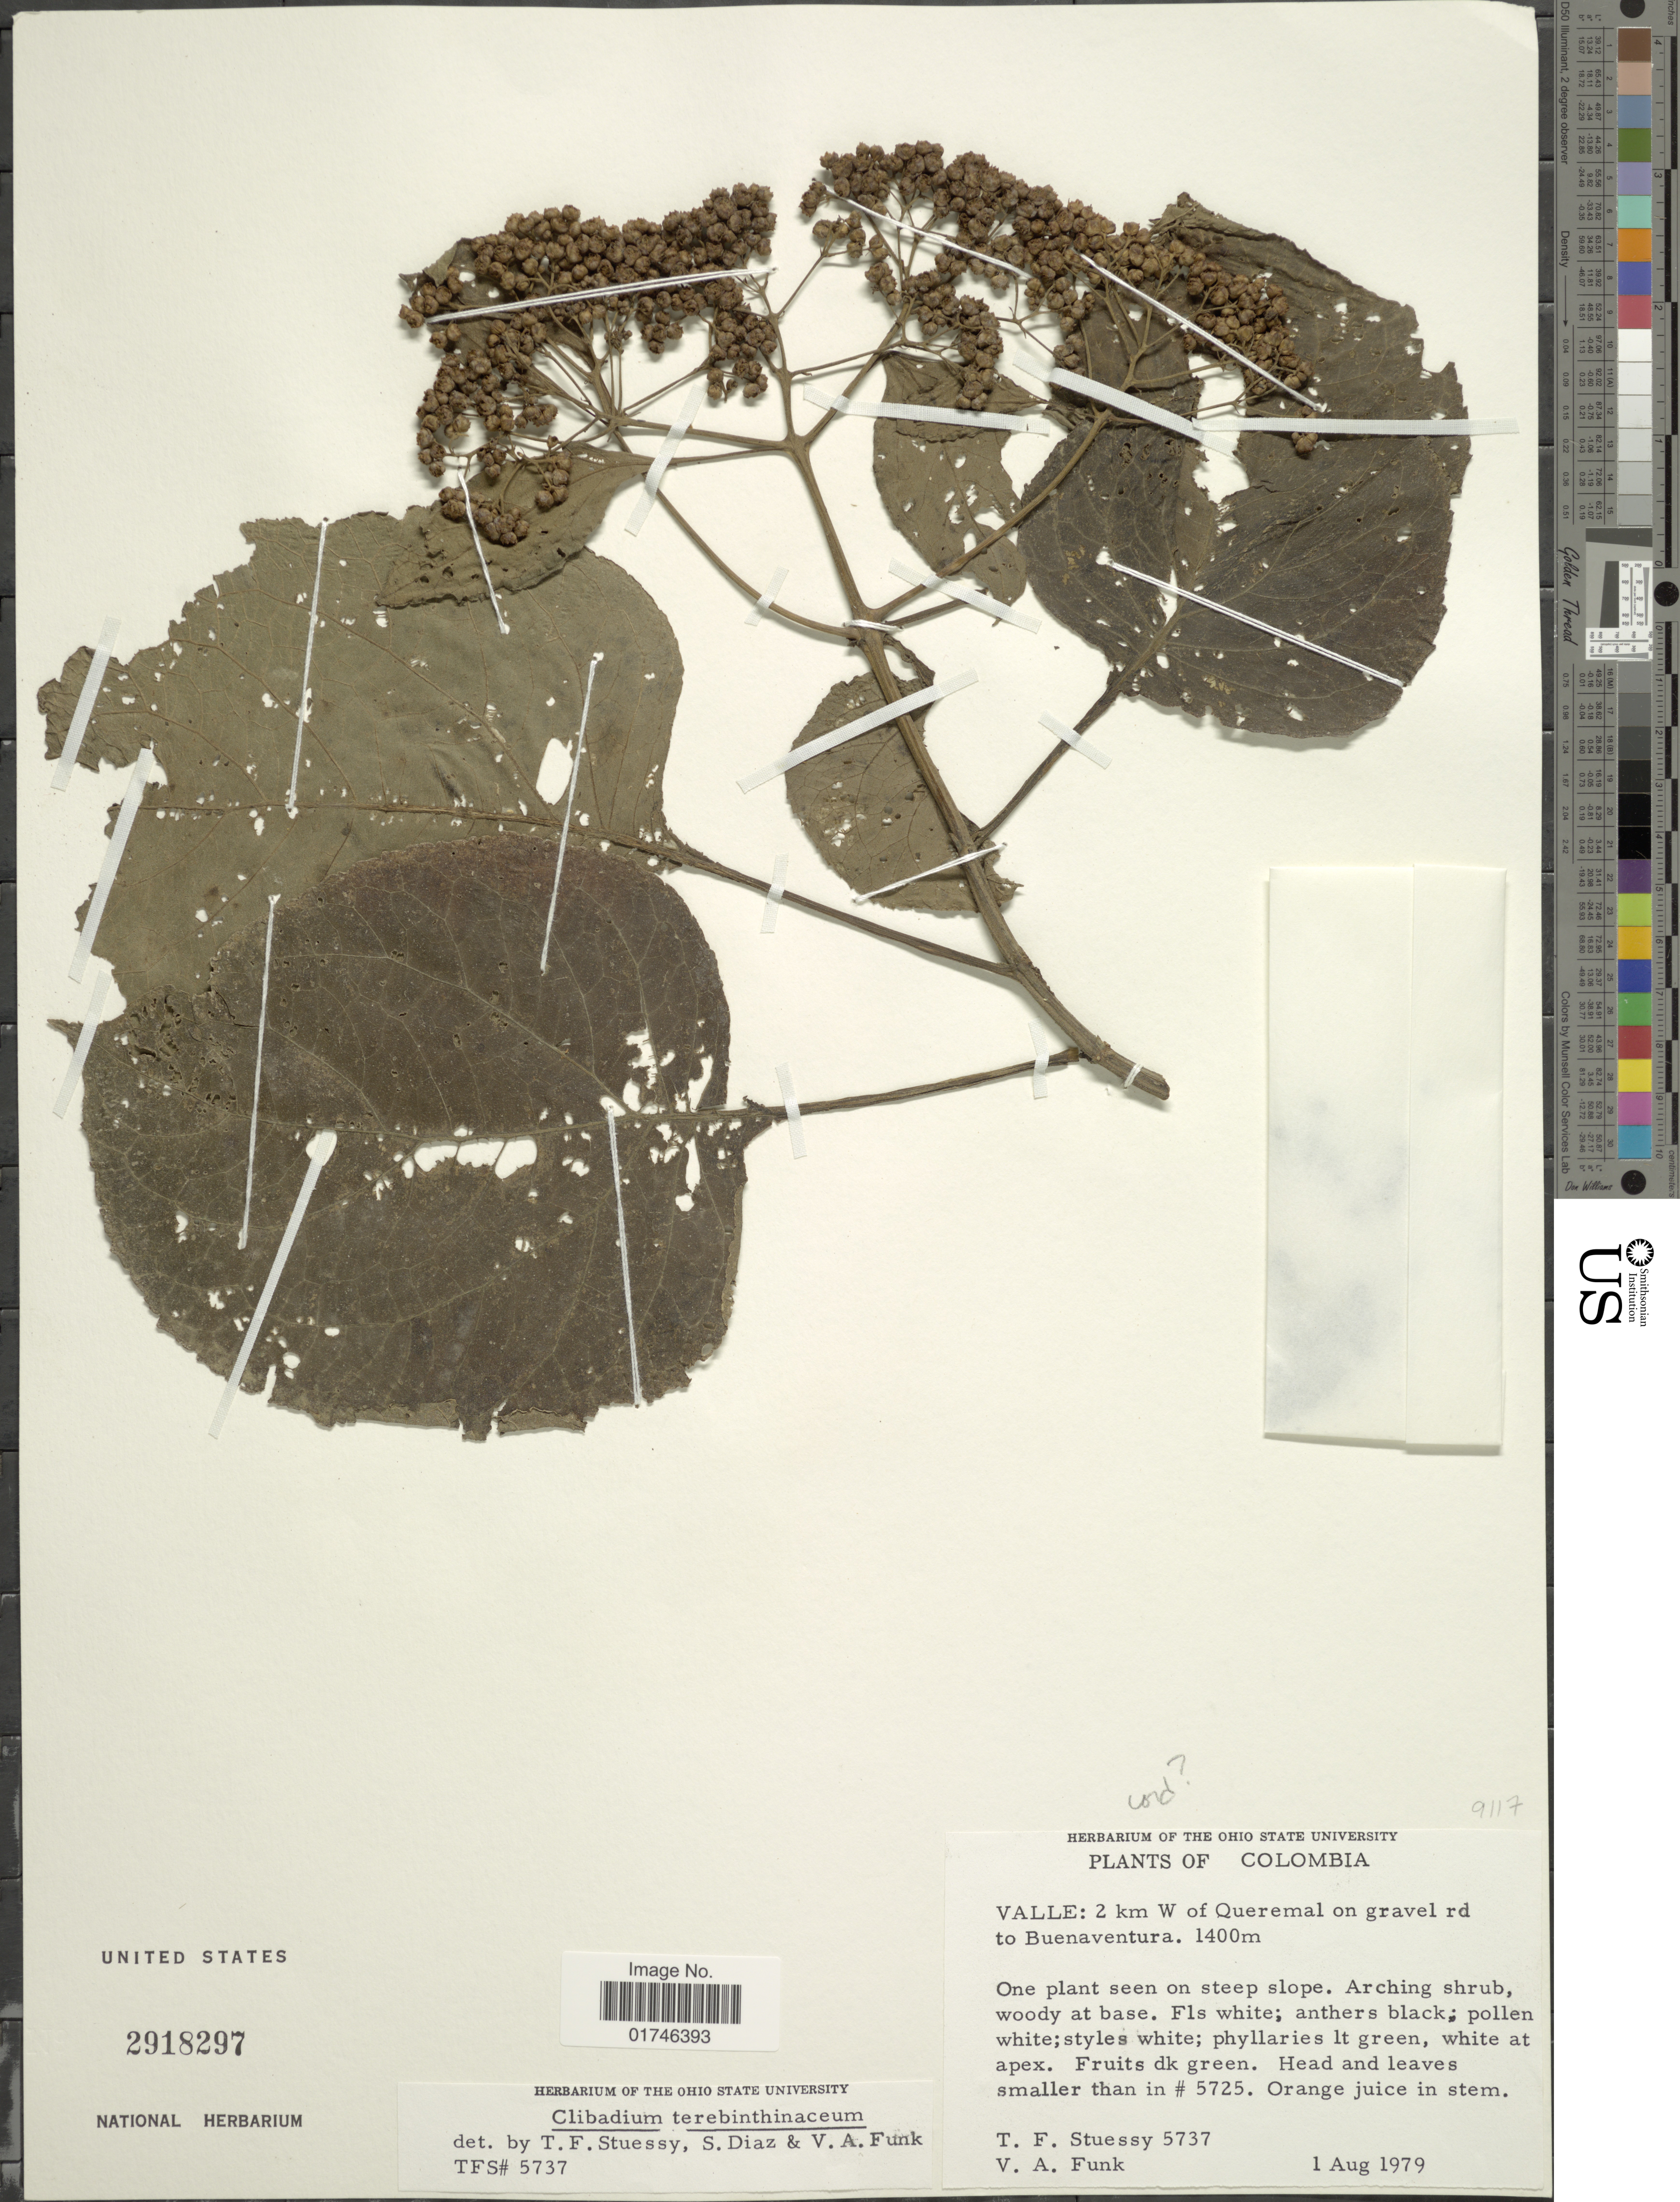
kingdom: Plantae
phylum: Tracheophyta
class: Magnoliopsida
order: Asterales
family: Asteraceae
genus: Clibadium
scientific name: Clibadium cordatum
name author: Cuatrec.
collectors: T. Stuessy & V. Funk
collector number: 5737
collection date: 1979-08-01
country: Colombia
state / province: Valle del Cauca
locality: Valle:2 km W of Queremal on gravel rd to Buenaventura .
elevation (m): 1400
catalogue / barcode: US 2918297